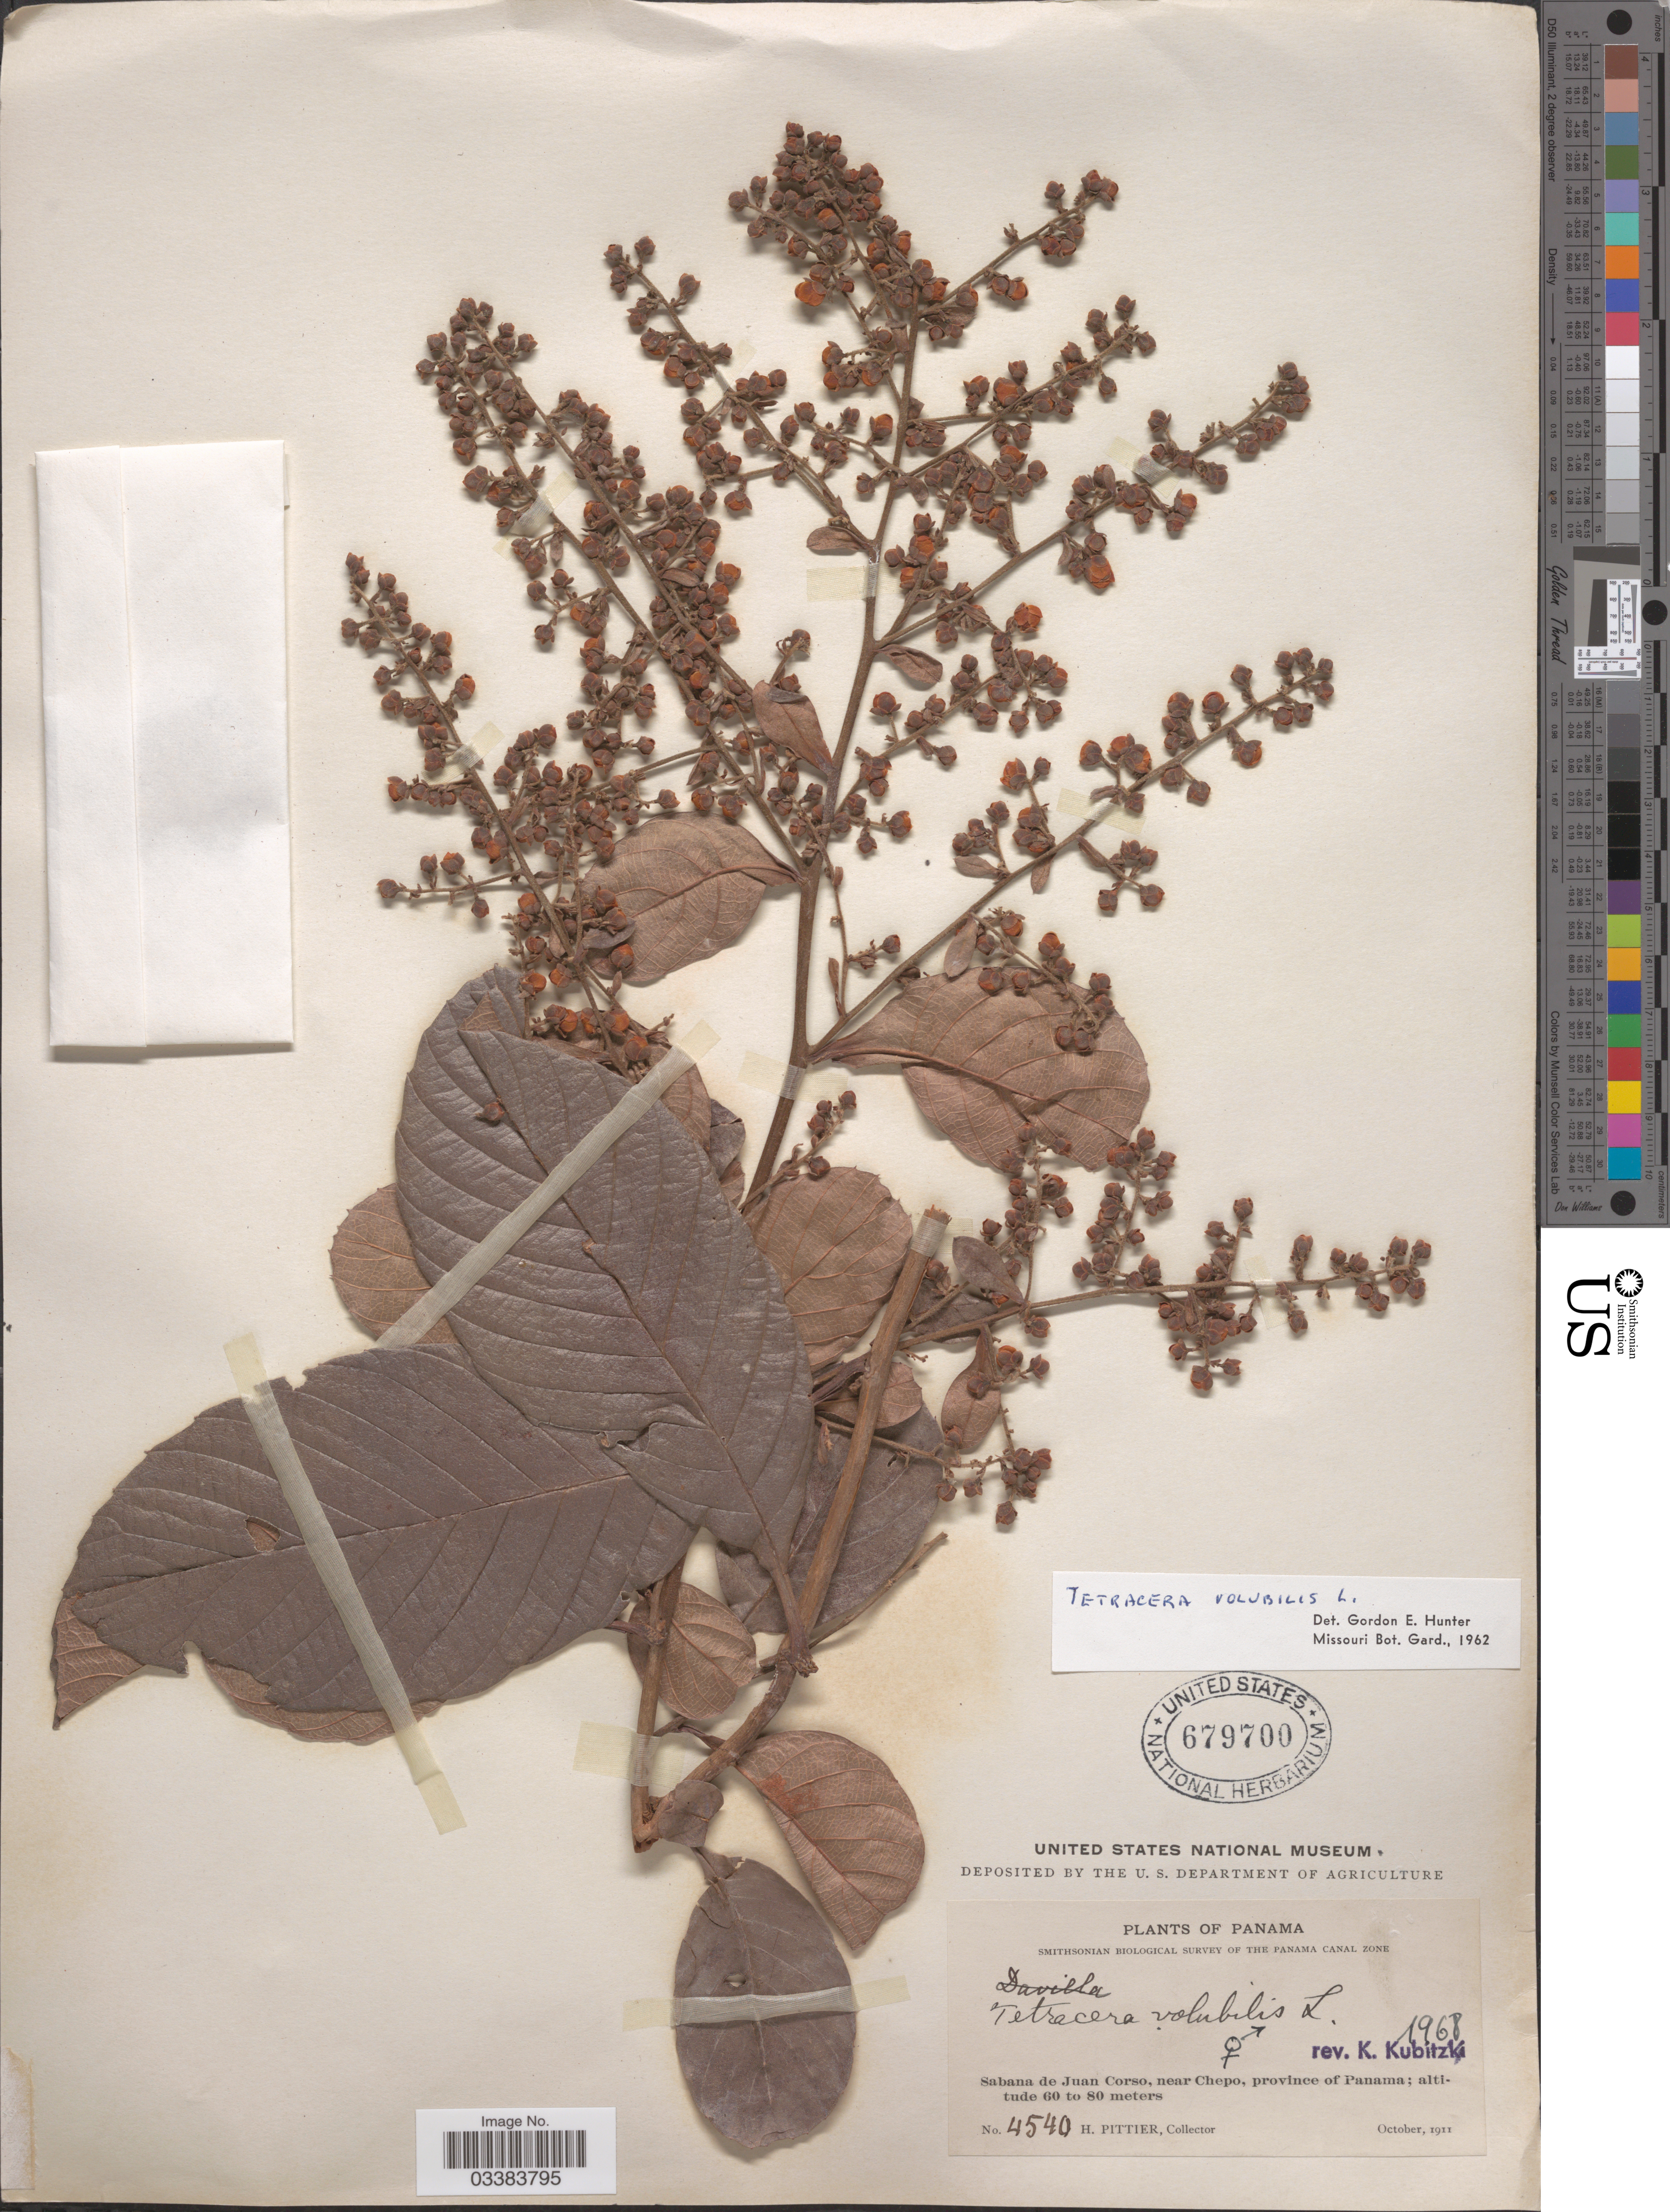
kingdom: Plantae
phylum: Tracheophyta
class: Magnoliopsida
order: Dilleniales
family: Dilleniaceae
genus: Tetracera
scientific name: Tetracera volubilis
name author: L.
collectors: H. F. Pittier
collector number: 4540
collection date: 1911-10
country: Panama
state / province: Panamá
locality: Sabana de Juan Corso, near Chepo.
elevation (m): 60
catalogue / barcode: US 679700